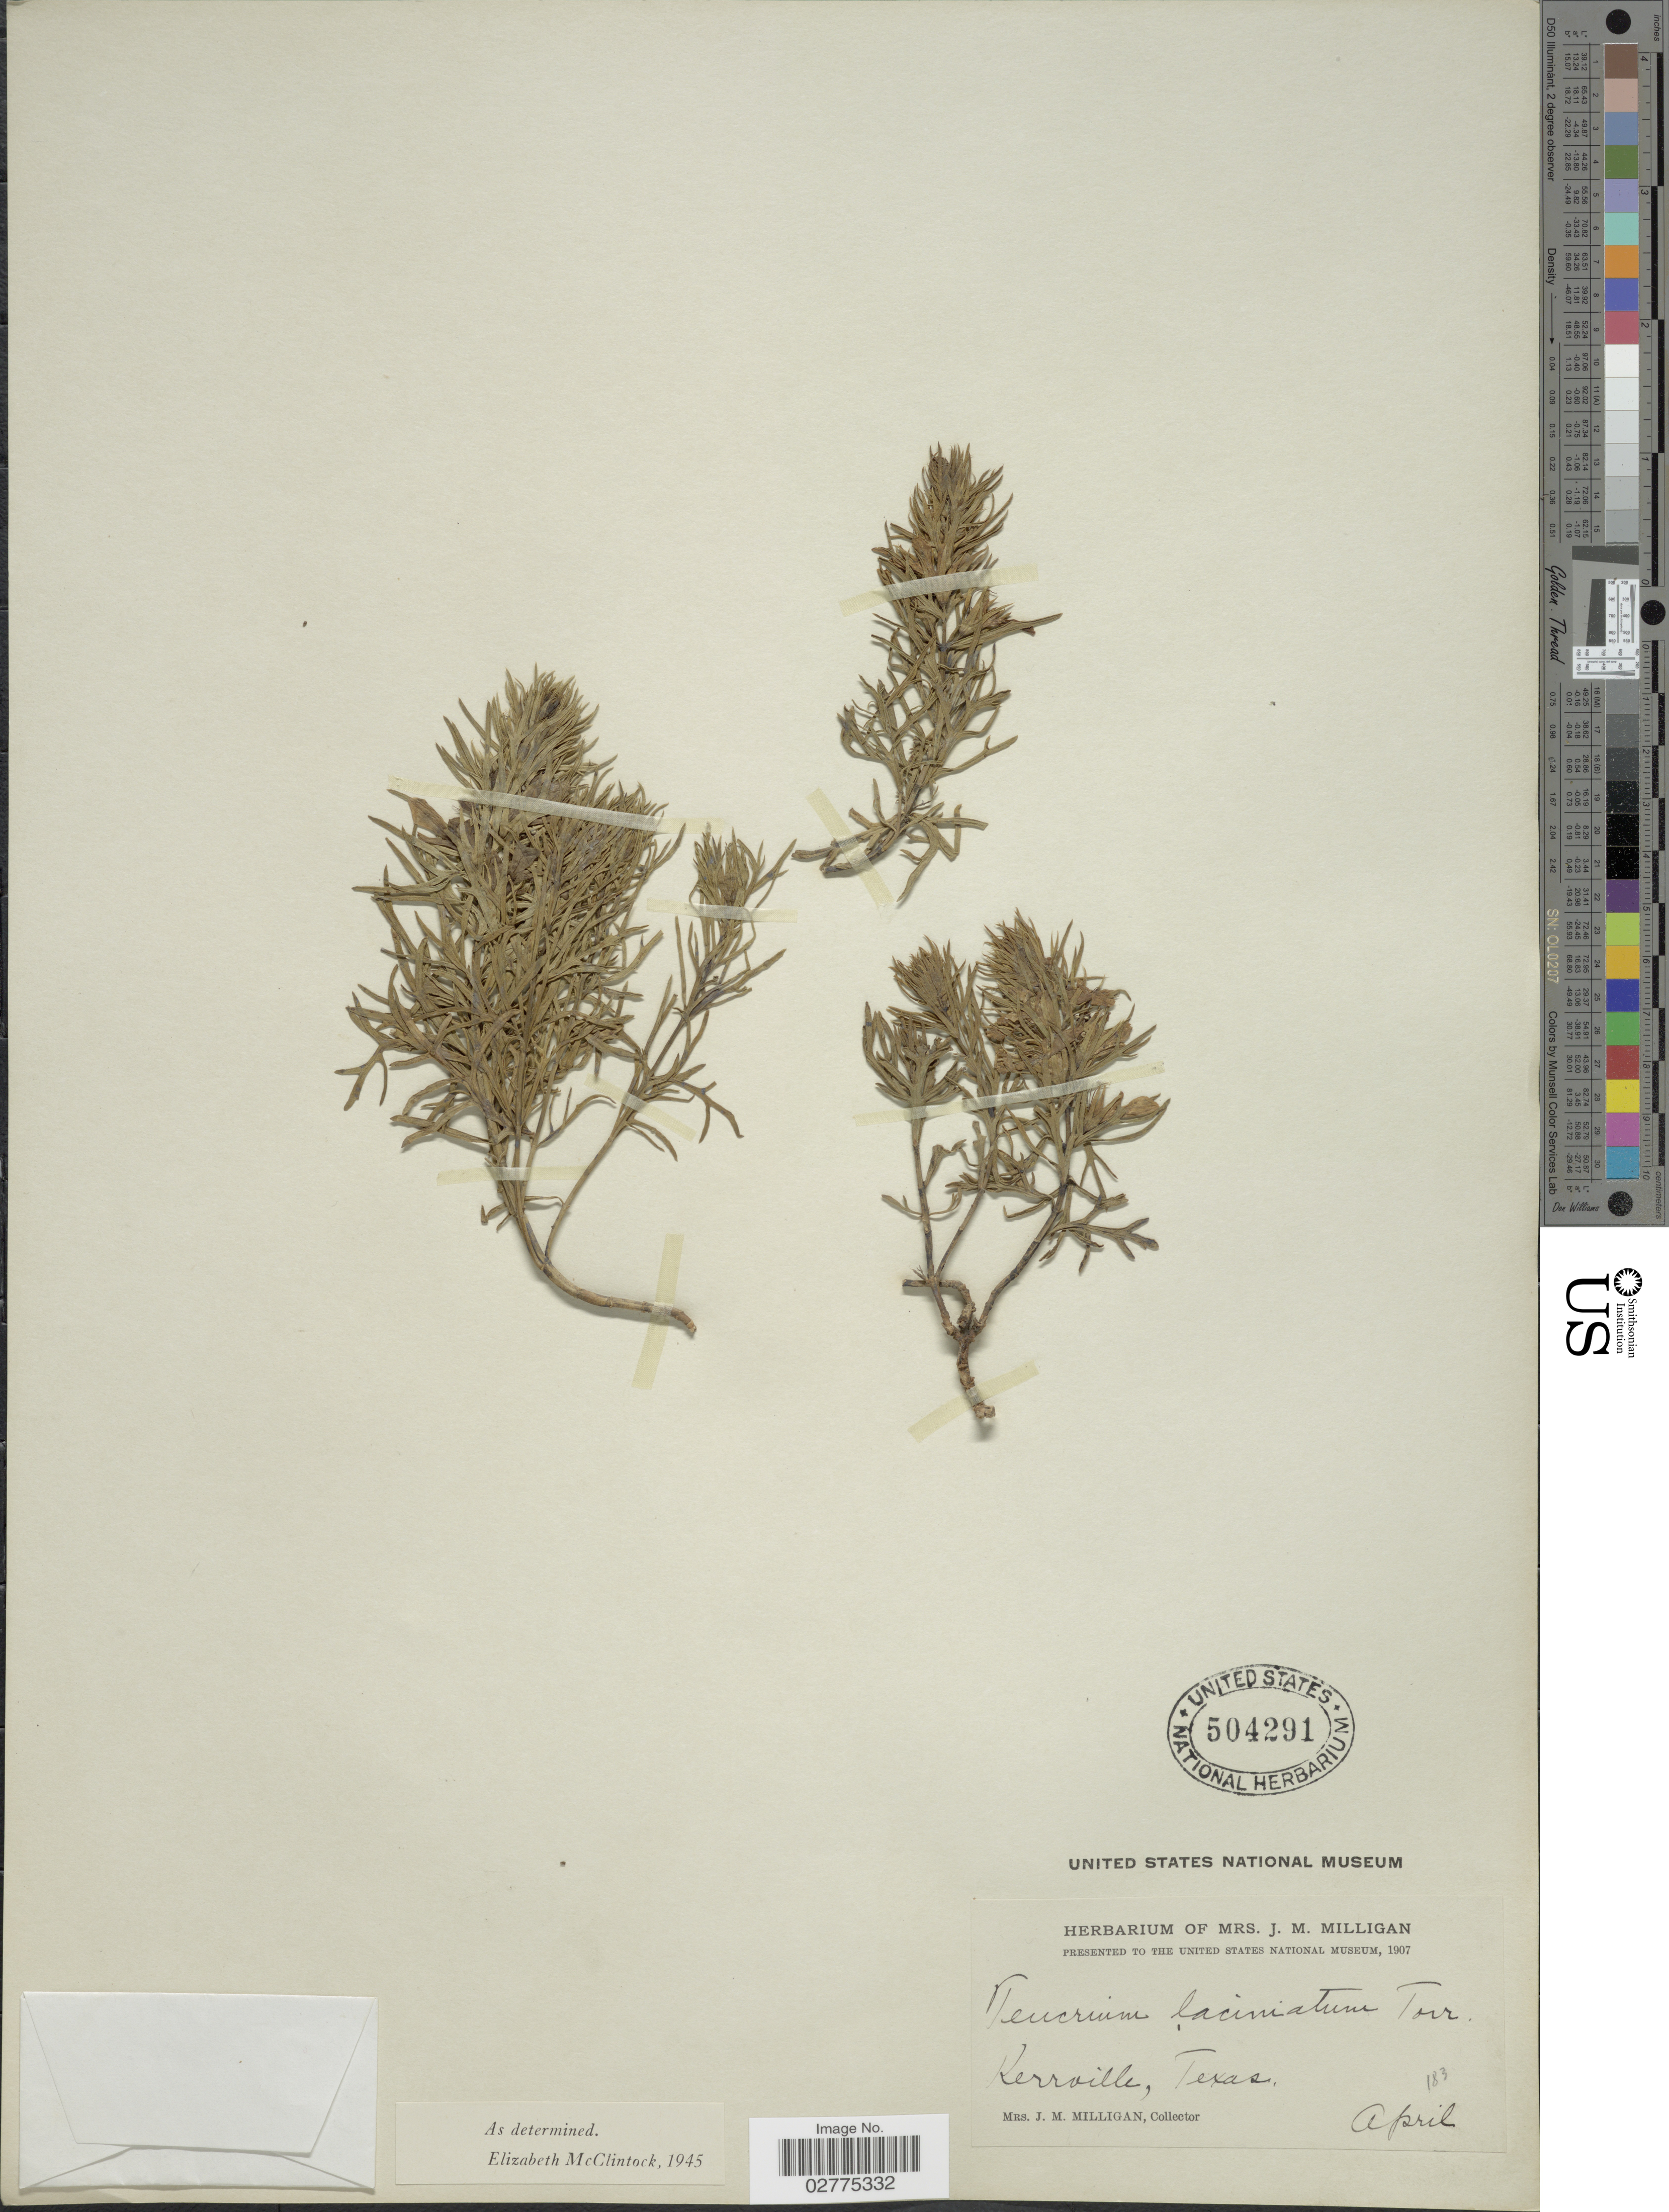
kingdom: Plantae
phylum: Tracheophyta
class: Magnoliopsida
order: Lamiales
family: Lamiaceae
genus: Teucrium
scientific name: Teucrium laciniatum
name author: Torr.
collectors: J. Milligan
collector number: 183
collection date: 1907-04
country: United States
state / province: Texas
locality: Kerrville, Texas.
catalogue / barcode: US 504291